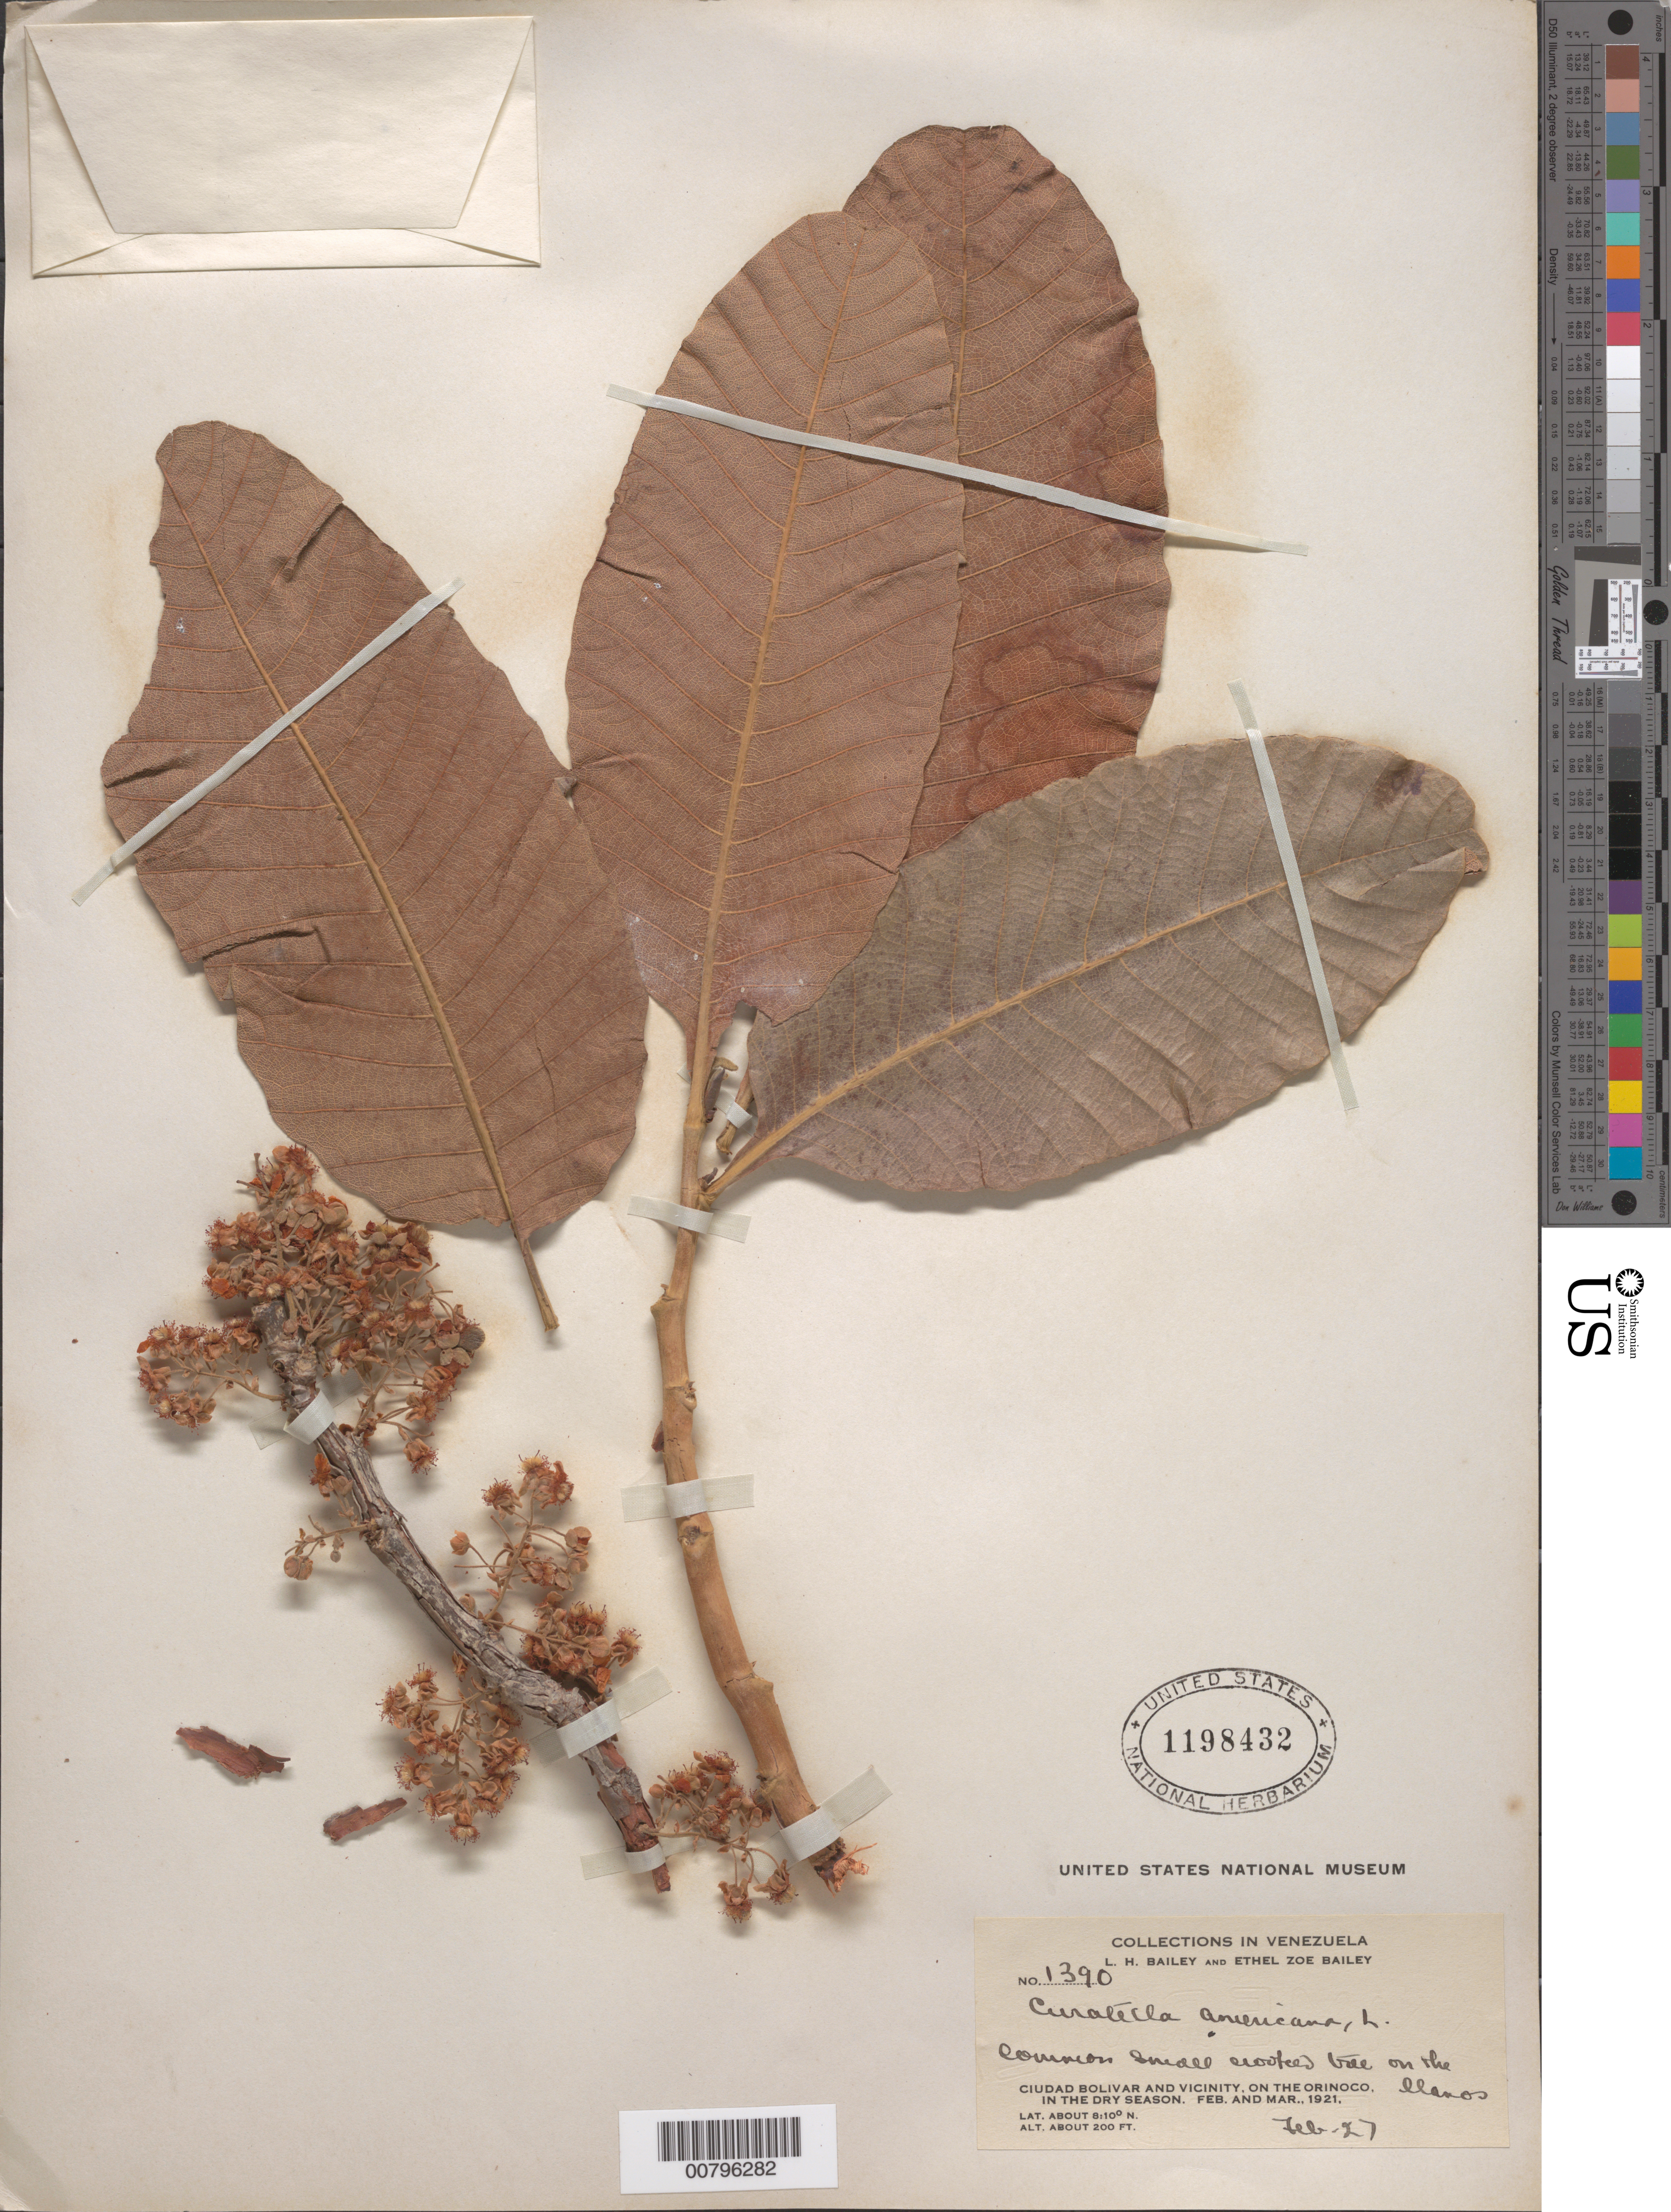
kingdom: Plantae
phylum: Tracheophyta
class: Magnoliopsida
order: Dilleniales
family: Dilleniaceae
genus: Curatella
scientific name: Curatella americana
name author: L.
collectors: L. H. Bailey & E. Z. Bailey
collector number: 1390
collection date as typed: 27-Feb-21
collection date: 1921-02-27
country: Venezuela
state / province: Bolívar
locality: Ciudad Bolívar and vicinity, Orinoco R.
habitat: Llanos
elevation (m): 61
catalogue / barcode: US 1198432